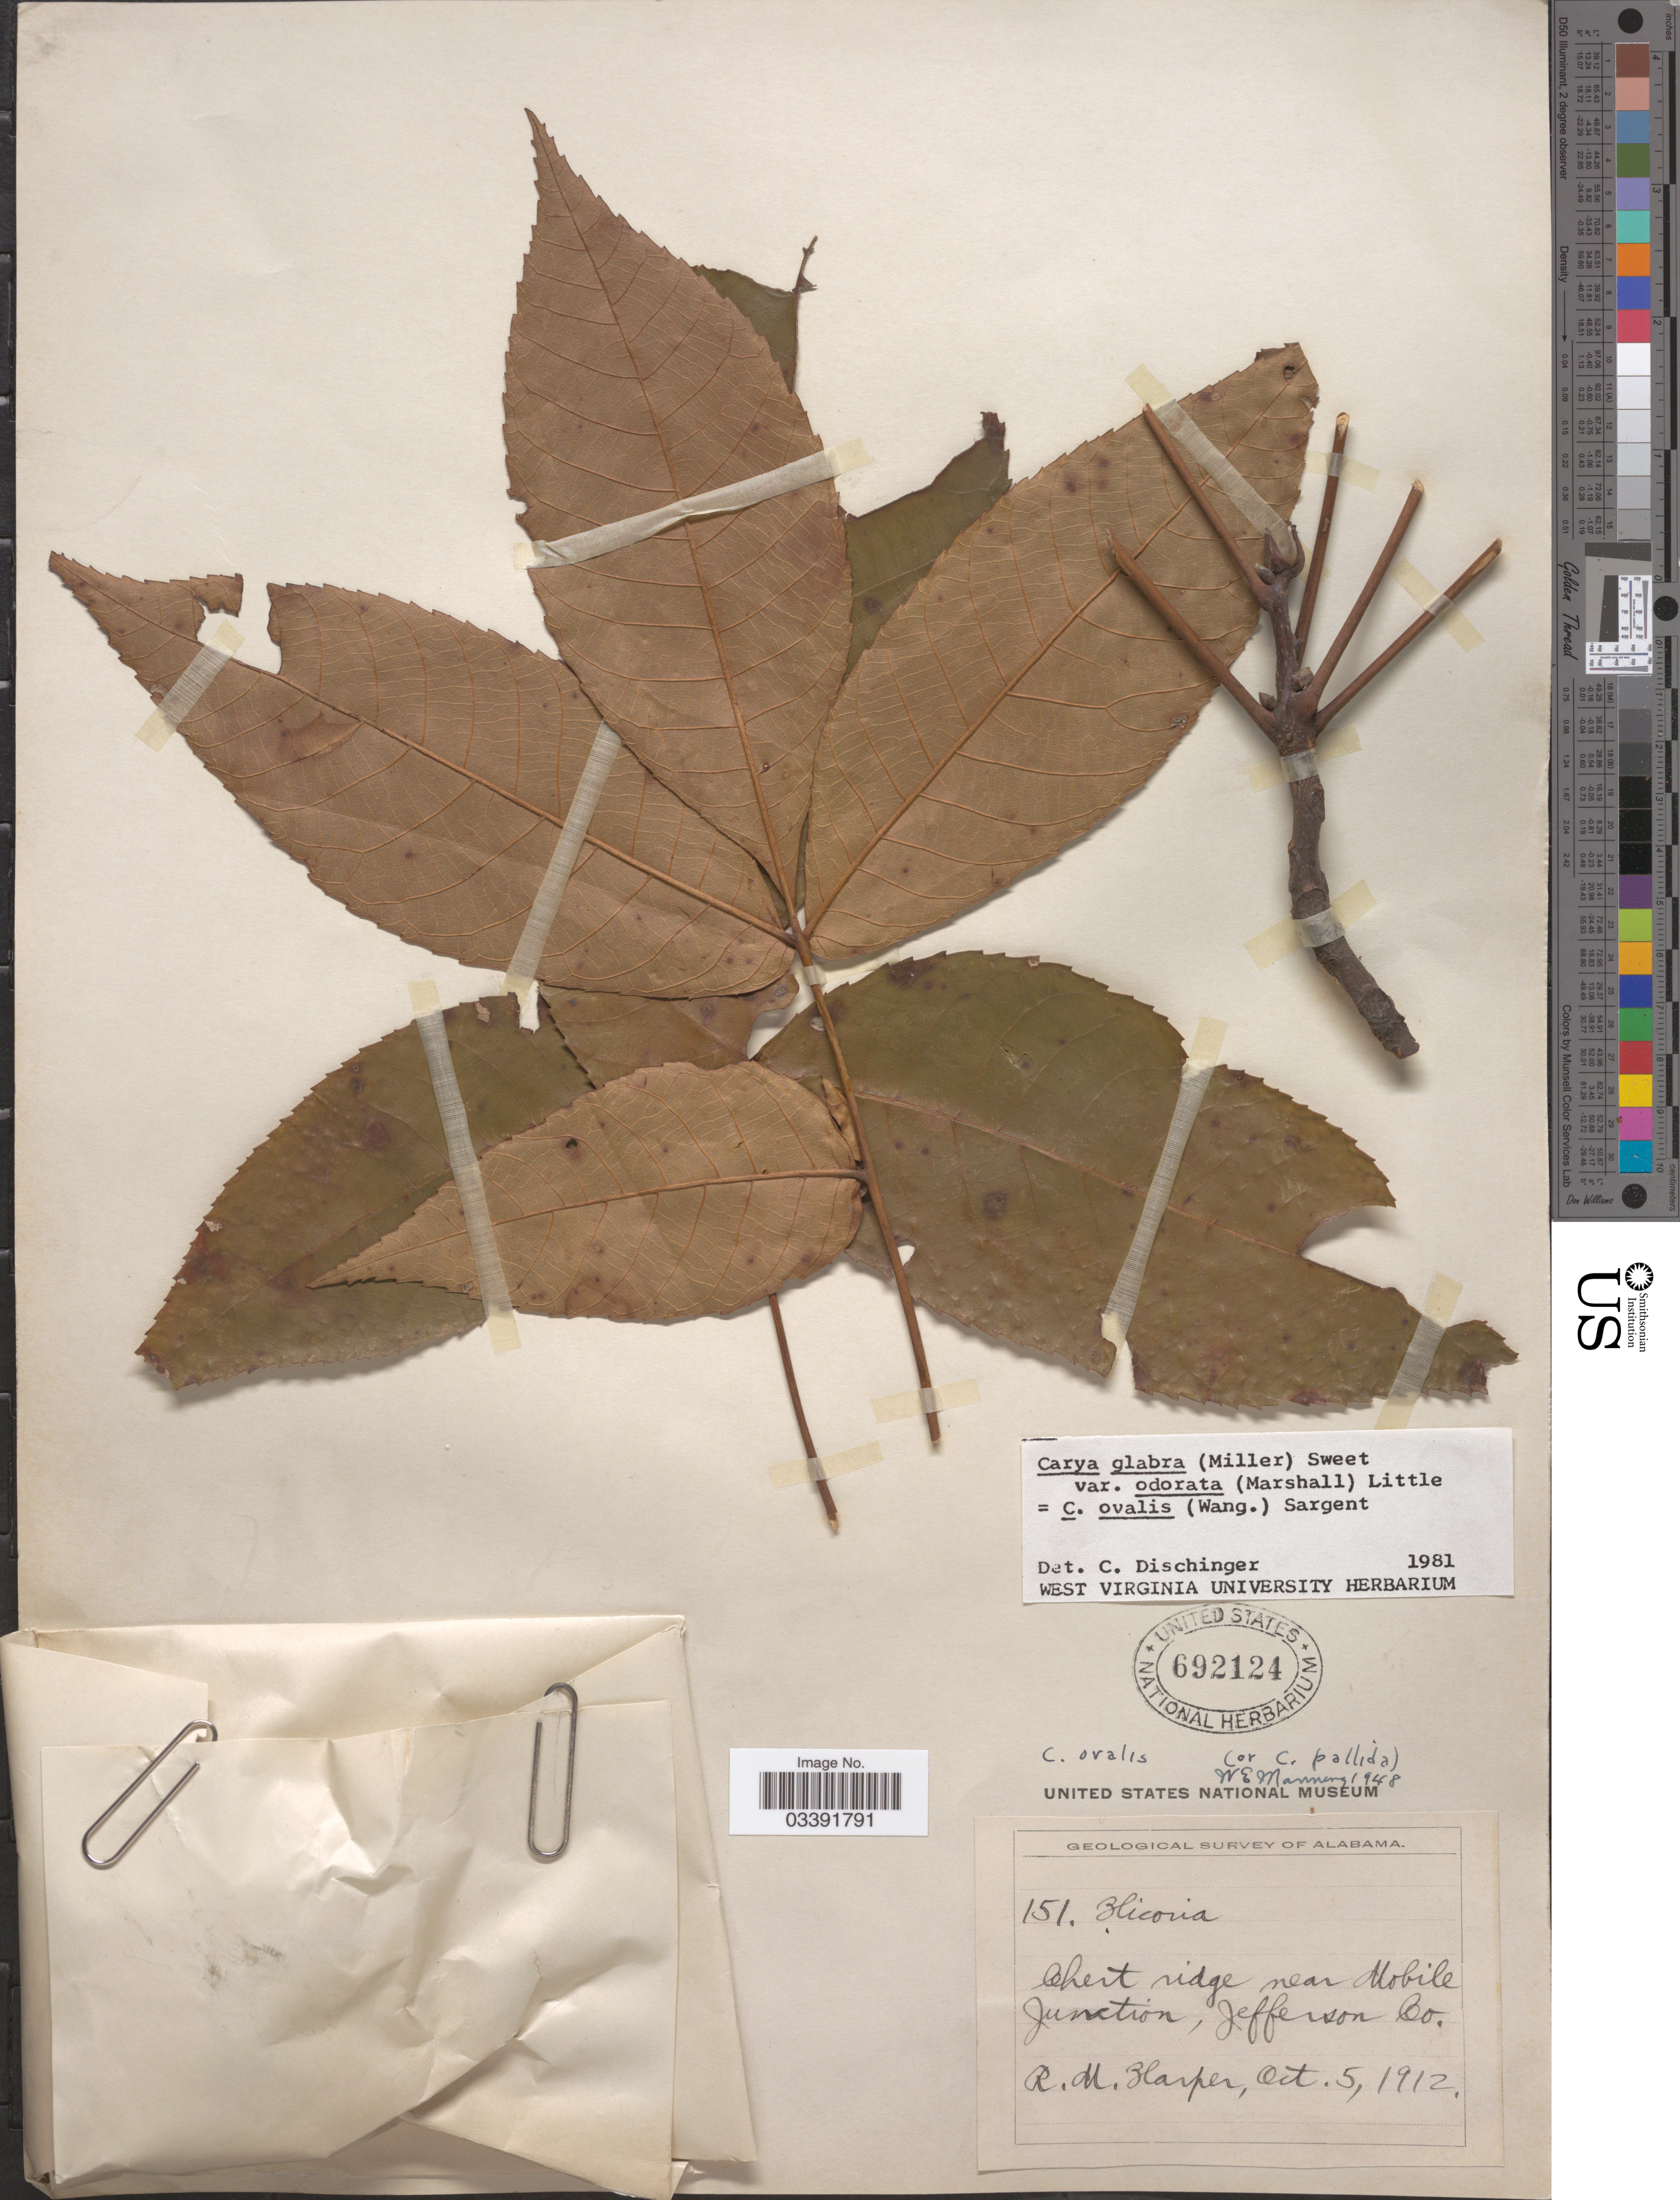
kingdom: Plantae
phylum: Tracheophyta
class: Magnoliopsida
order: Fagales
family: Juglandaceae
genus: Carya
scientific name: Carya glabra var. odorata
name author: (Marshall) Little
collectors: R. Harper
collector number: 151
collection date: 1912-10-05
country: United States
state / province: Alabama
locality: Chert ridge near Mobile Junction, Jefferson Co.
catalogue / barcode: US 692124